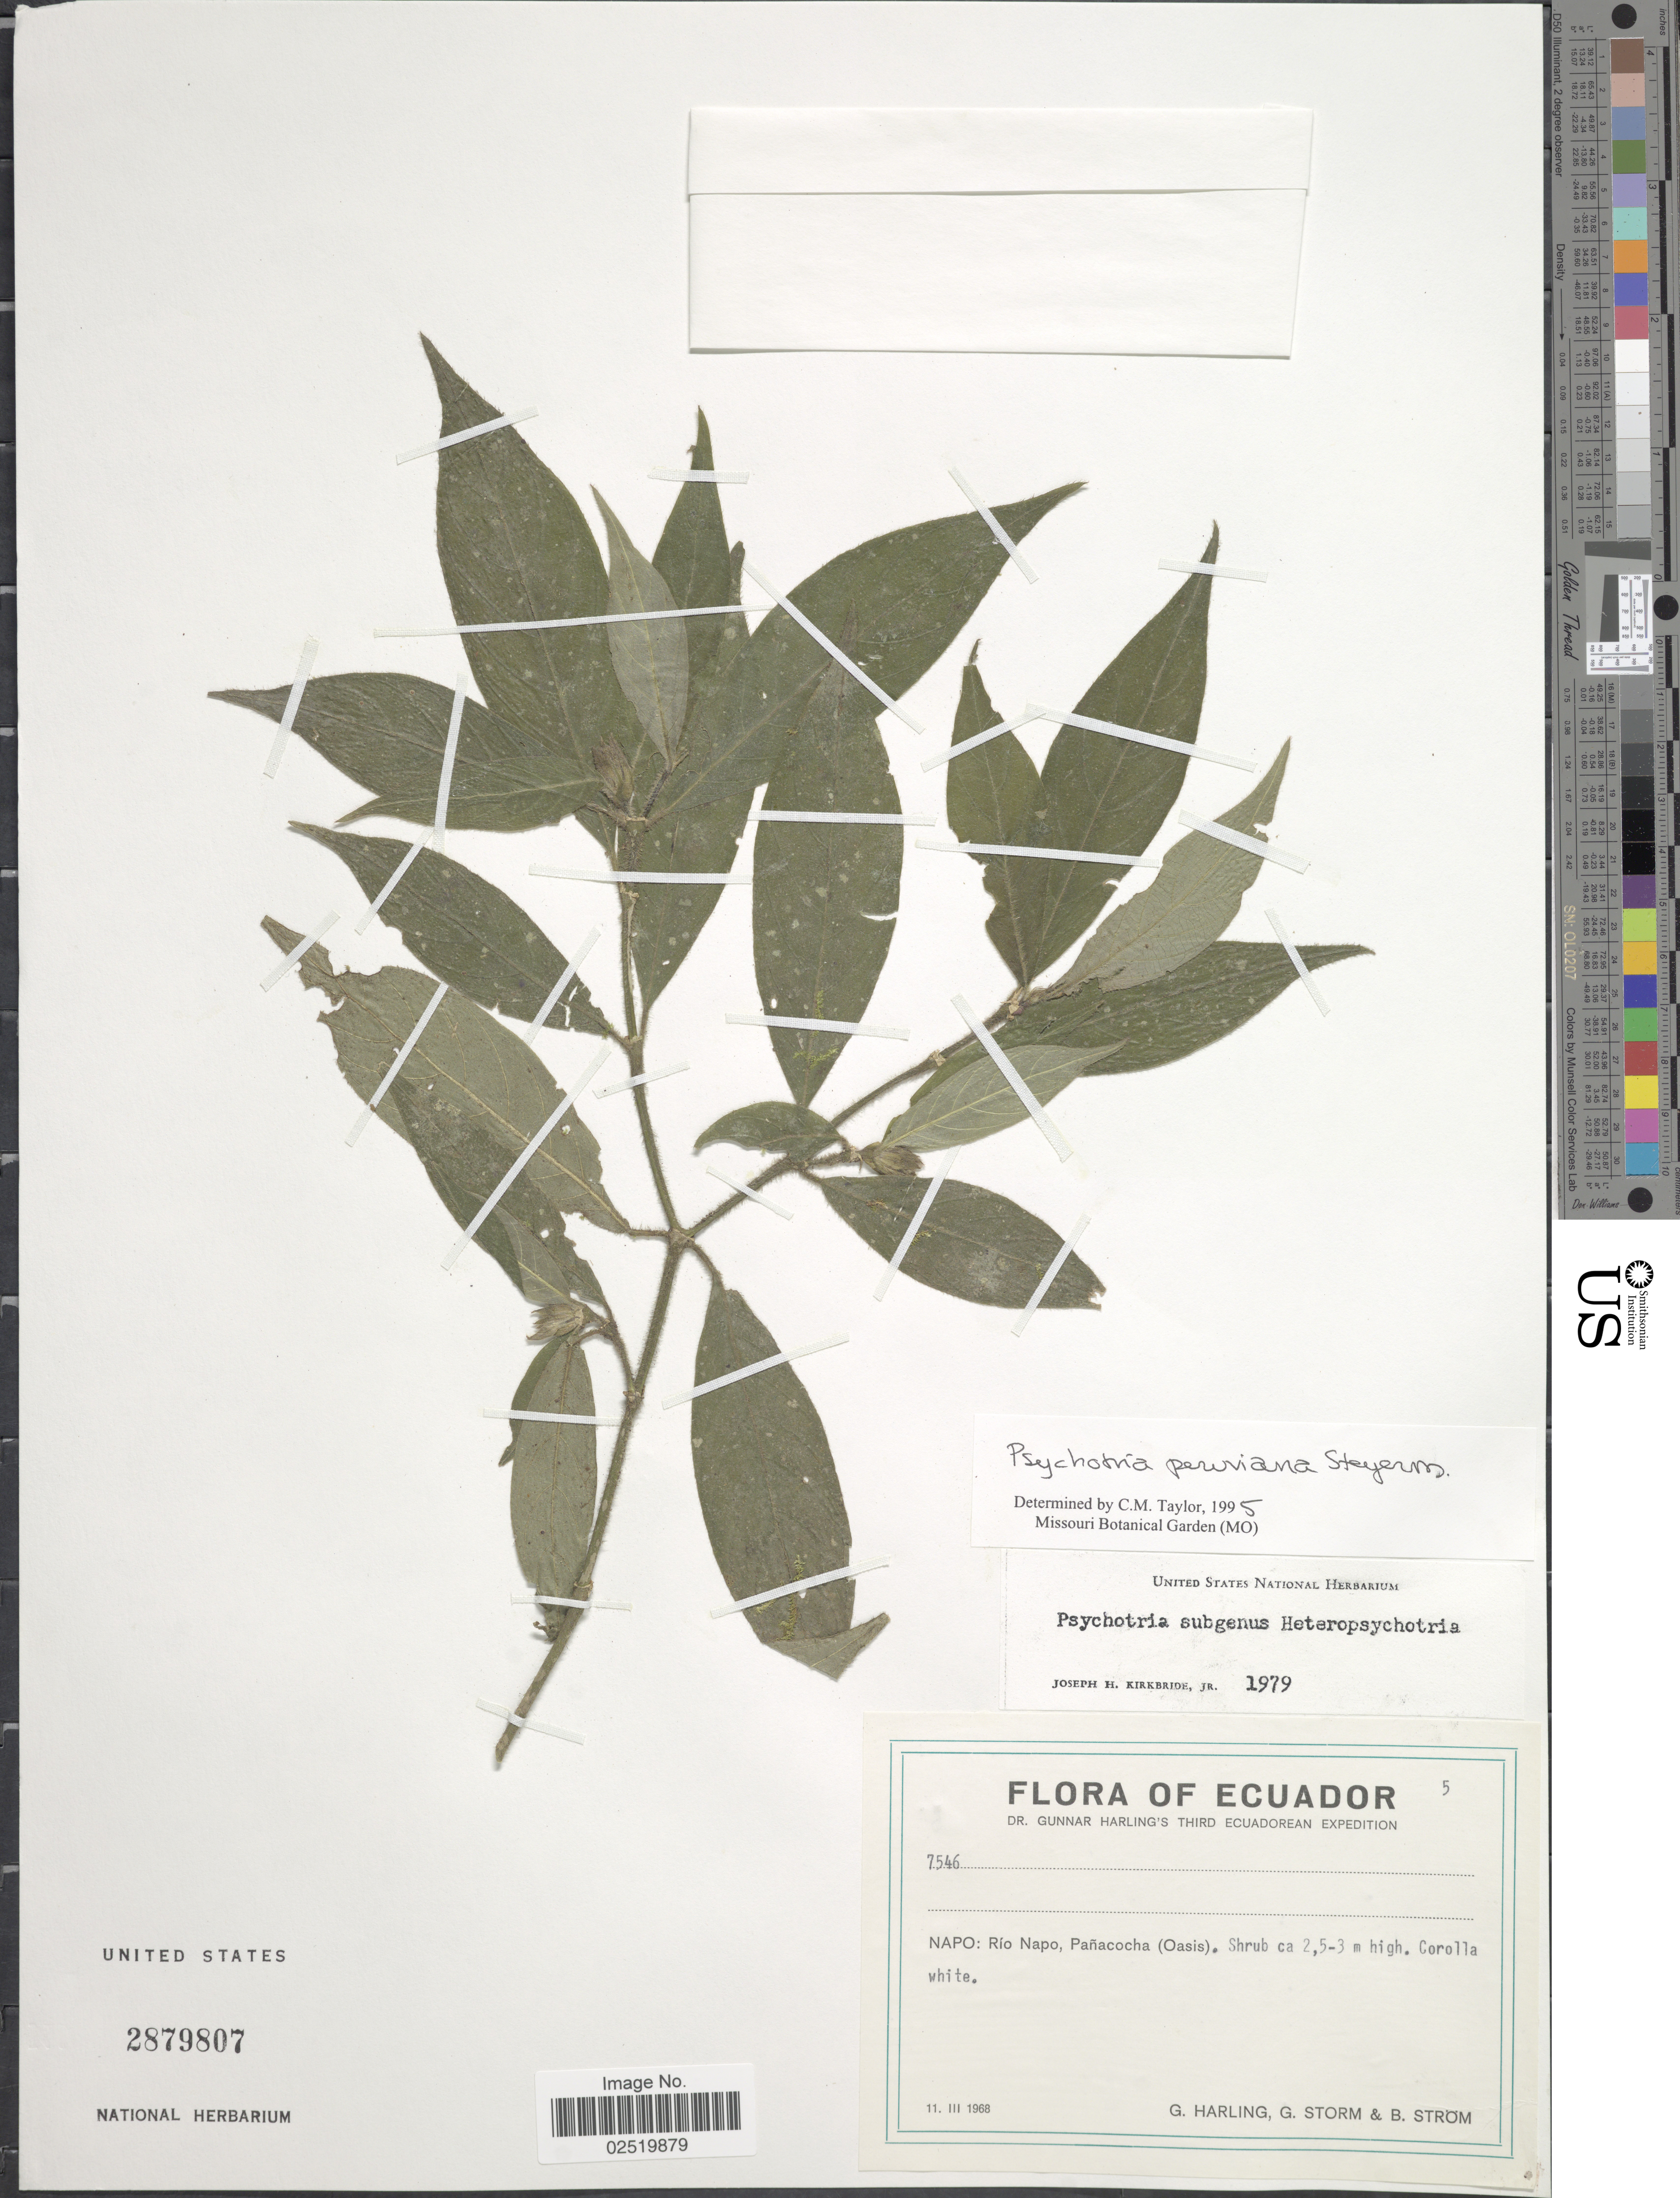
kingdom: Plantae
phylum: Tracheophyta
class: Magnoliopsida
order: Gentianales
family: Rubiaceae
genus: Psychotria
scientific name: Psychotria peruviana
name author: Steyerm.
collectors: G. Harling, G. Storm & B. Ström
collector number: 7546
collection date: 1968-03-11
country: Ecuador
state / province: Napo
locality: Rio Napo, Panacocha (Oasis)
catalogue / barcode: US 2879807